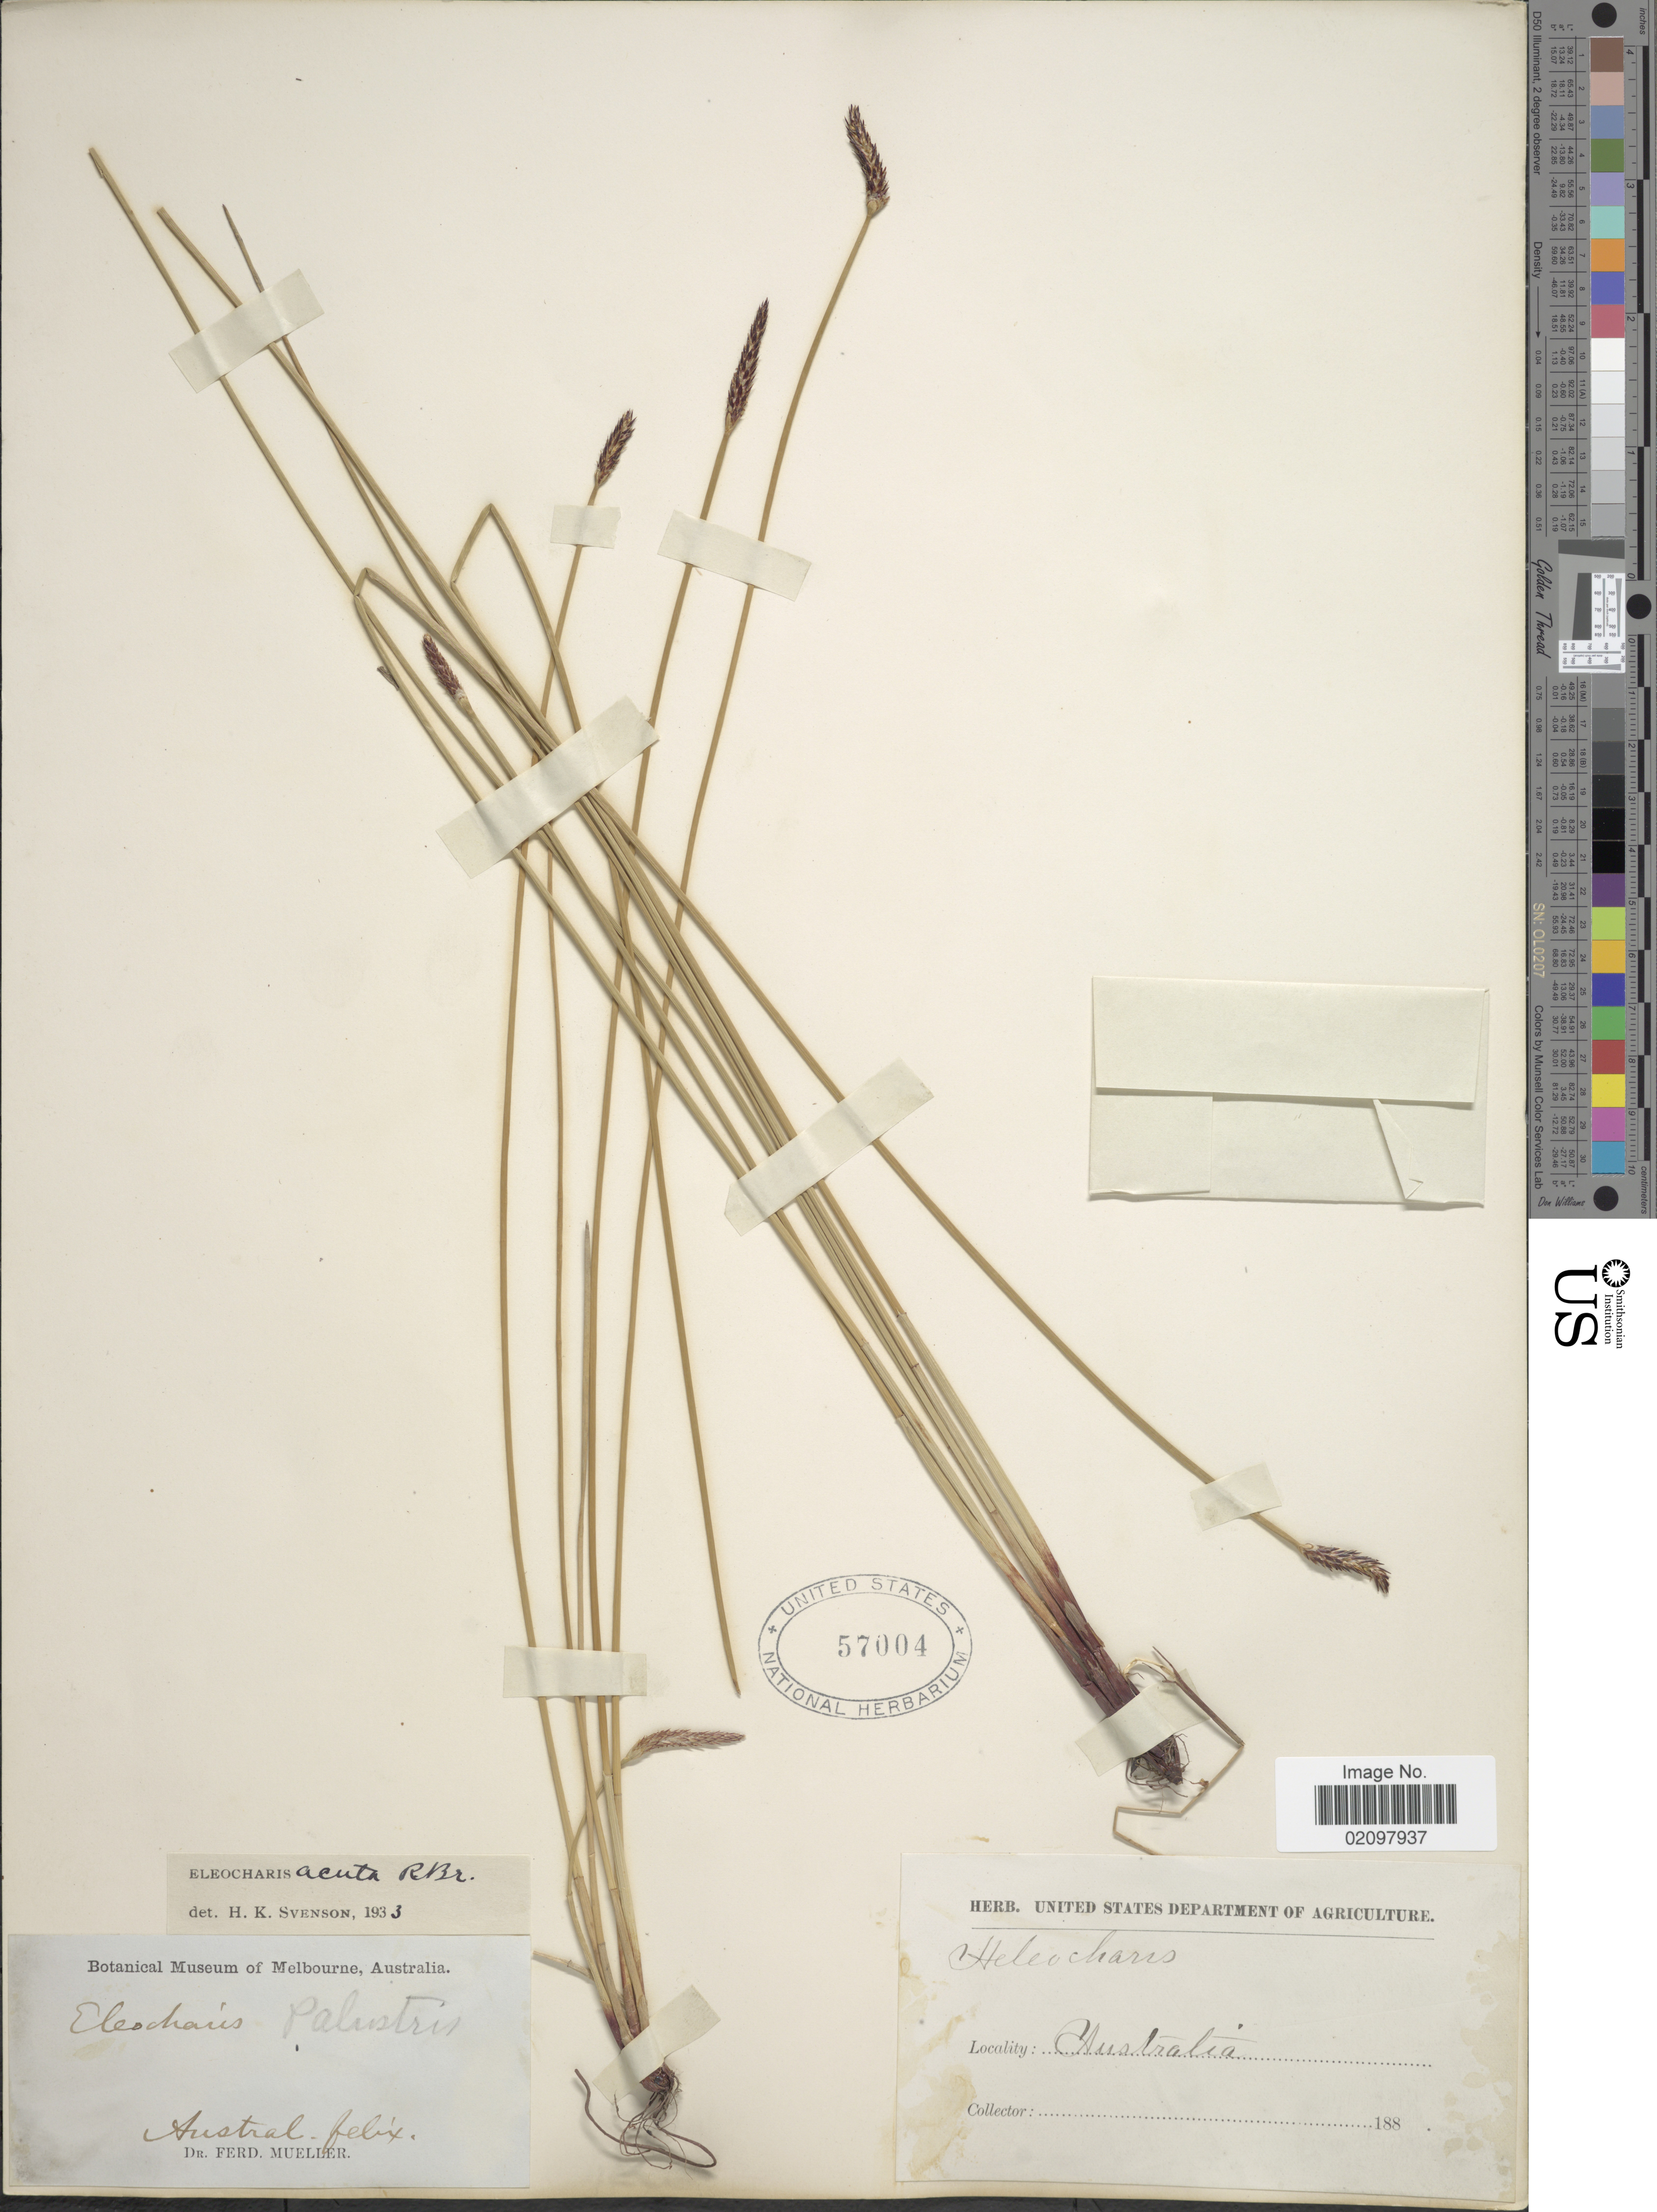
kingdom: Plantae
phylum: Tracheophyta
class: Liliopsida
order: Poales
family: Cyperaceae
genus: Eleocharis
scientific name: Eleocharis acuta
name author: R. Br.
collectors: F. Mueller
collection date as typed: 188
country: Australia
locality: Austral. felix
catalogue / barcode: US 57004